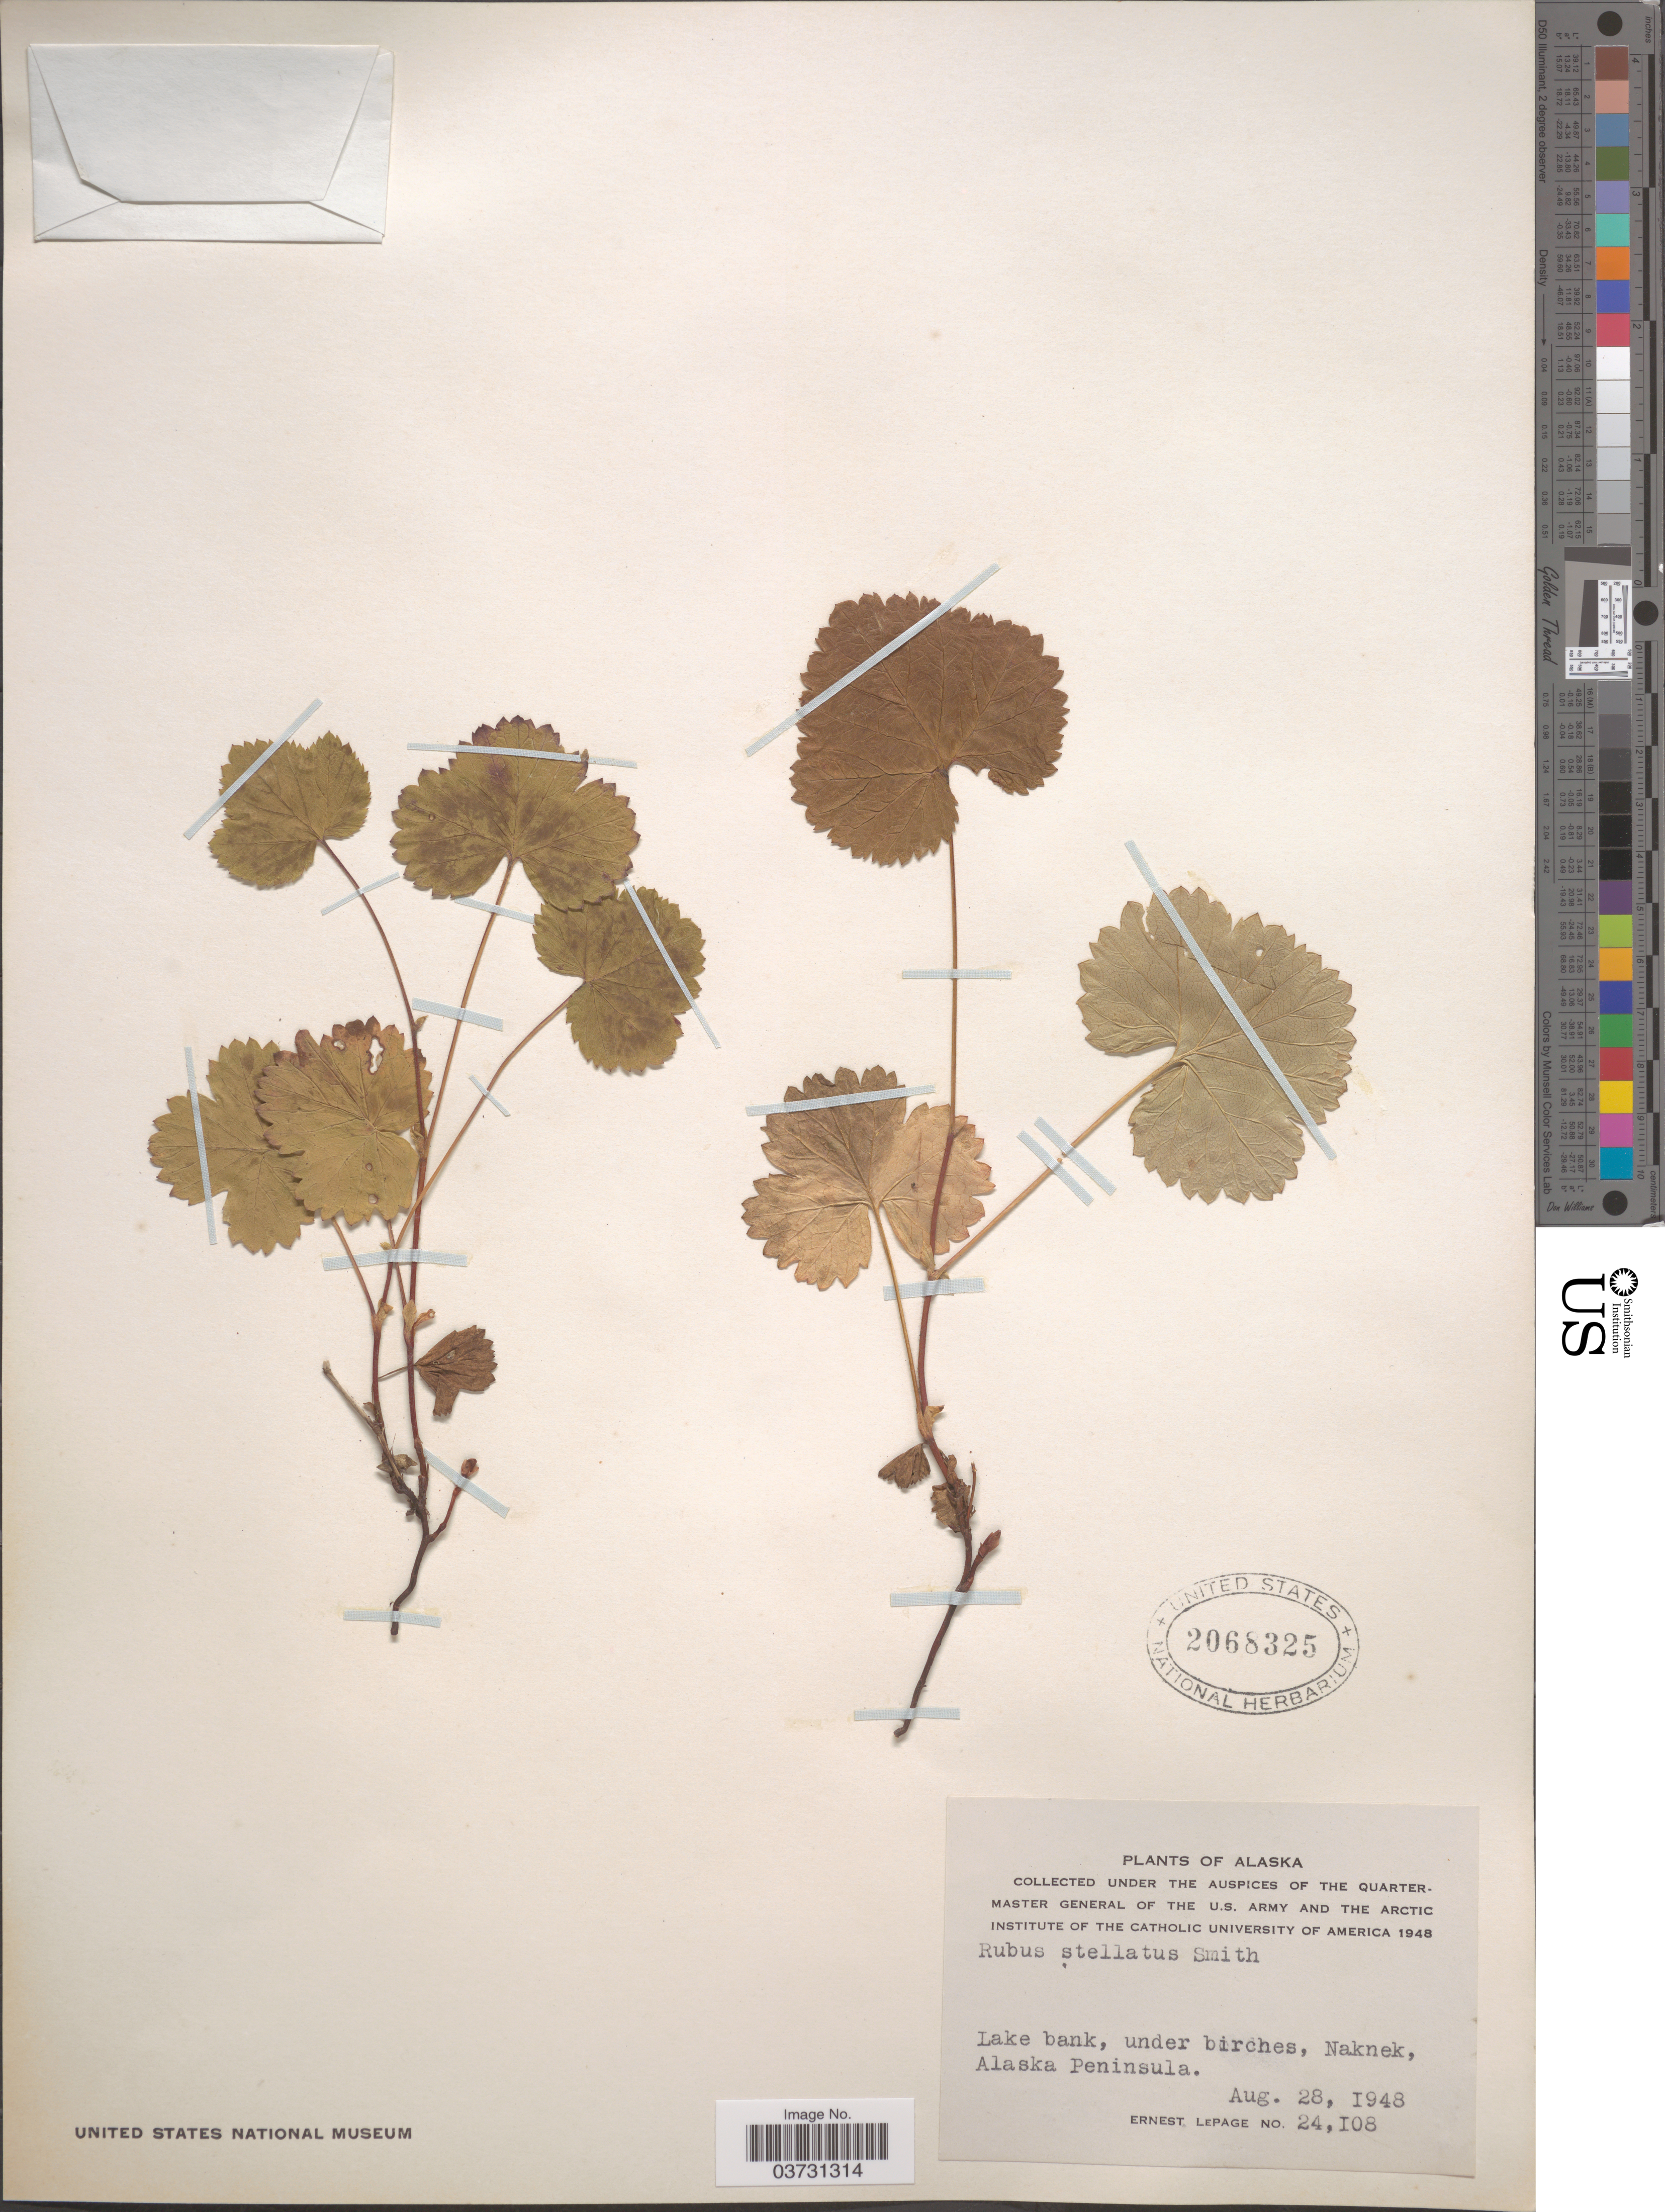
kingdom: Plantae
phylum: Tracheophyta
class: Magnoliopsida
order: Rosales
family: Rosaceae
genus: Rubus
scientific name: Rubus stellatus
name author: Sm.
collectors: E. Lepage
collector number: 24108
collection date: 1948-08-28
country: United States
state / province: Alaska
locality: Lake bank, under birches, Naknek, Alaska Peninsula.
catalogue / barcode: US 2068325